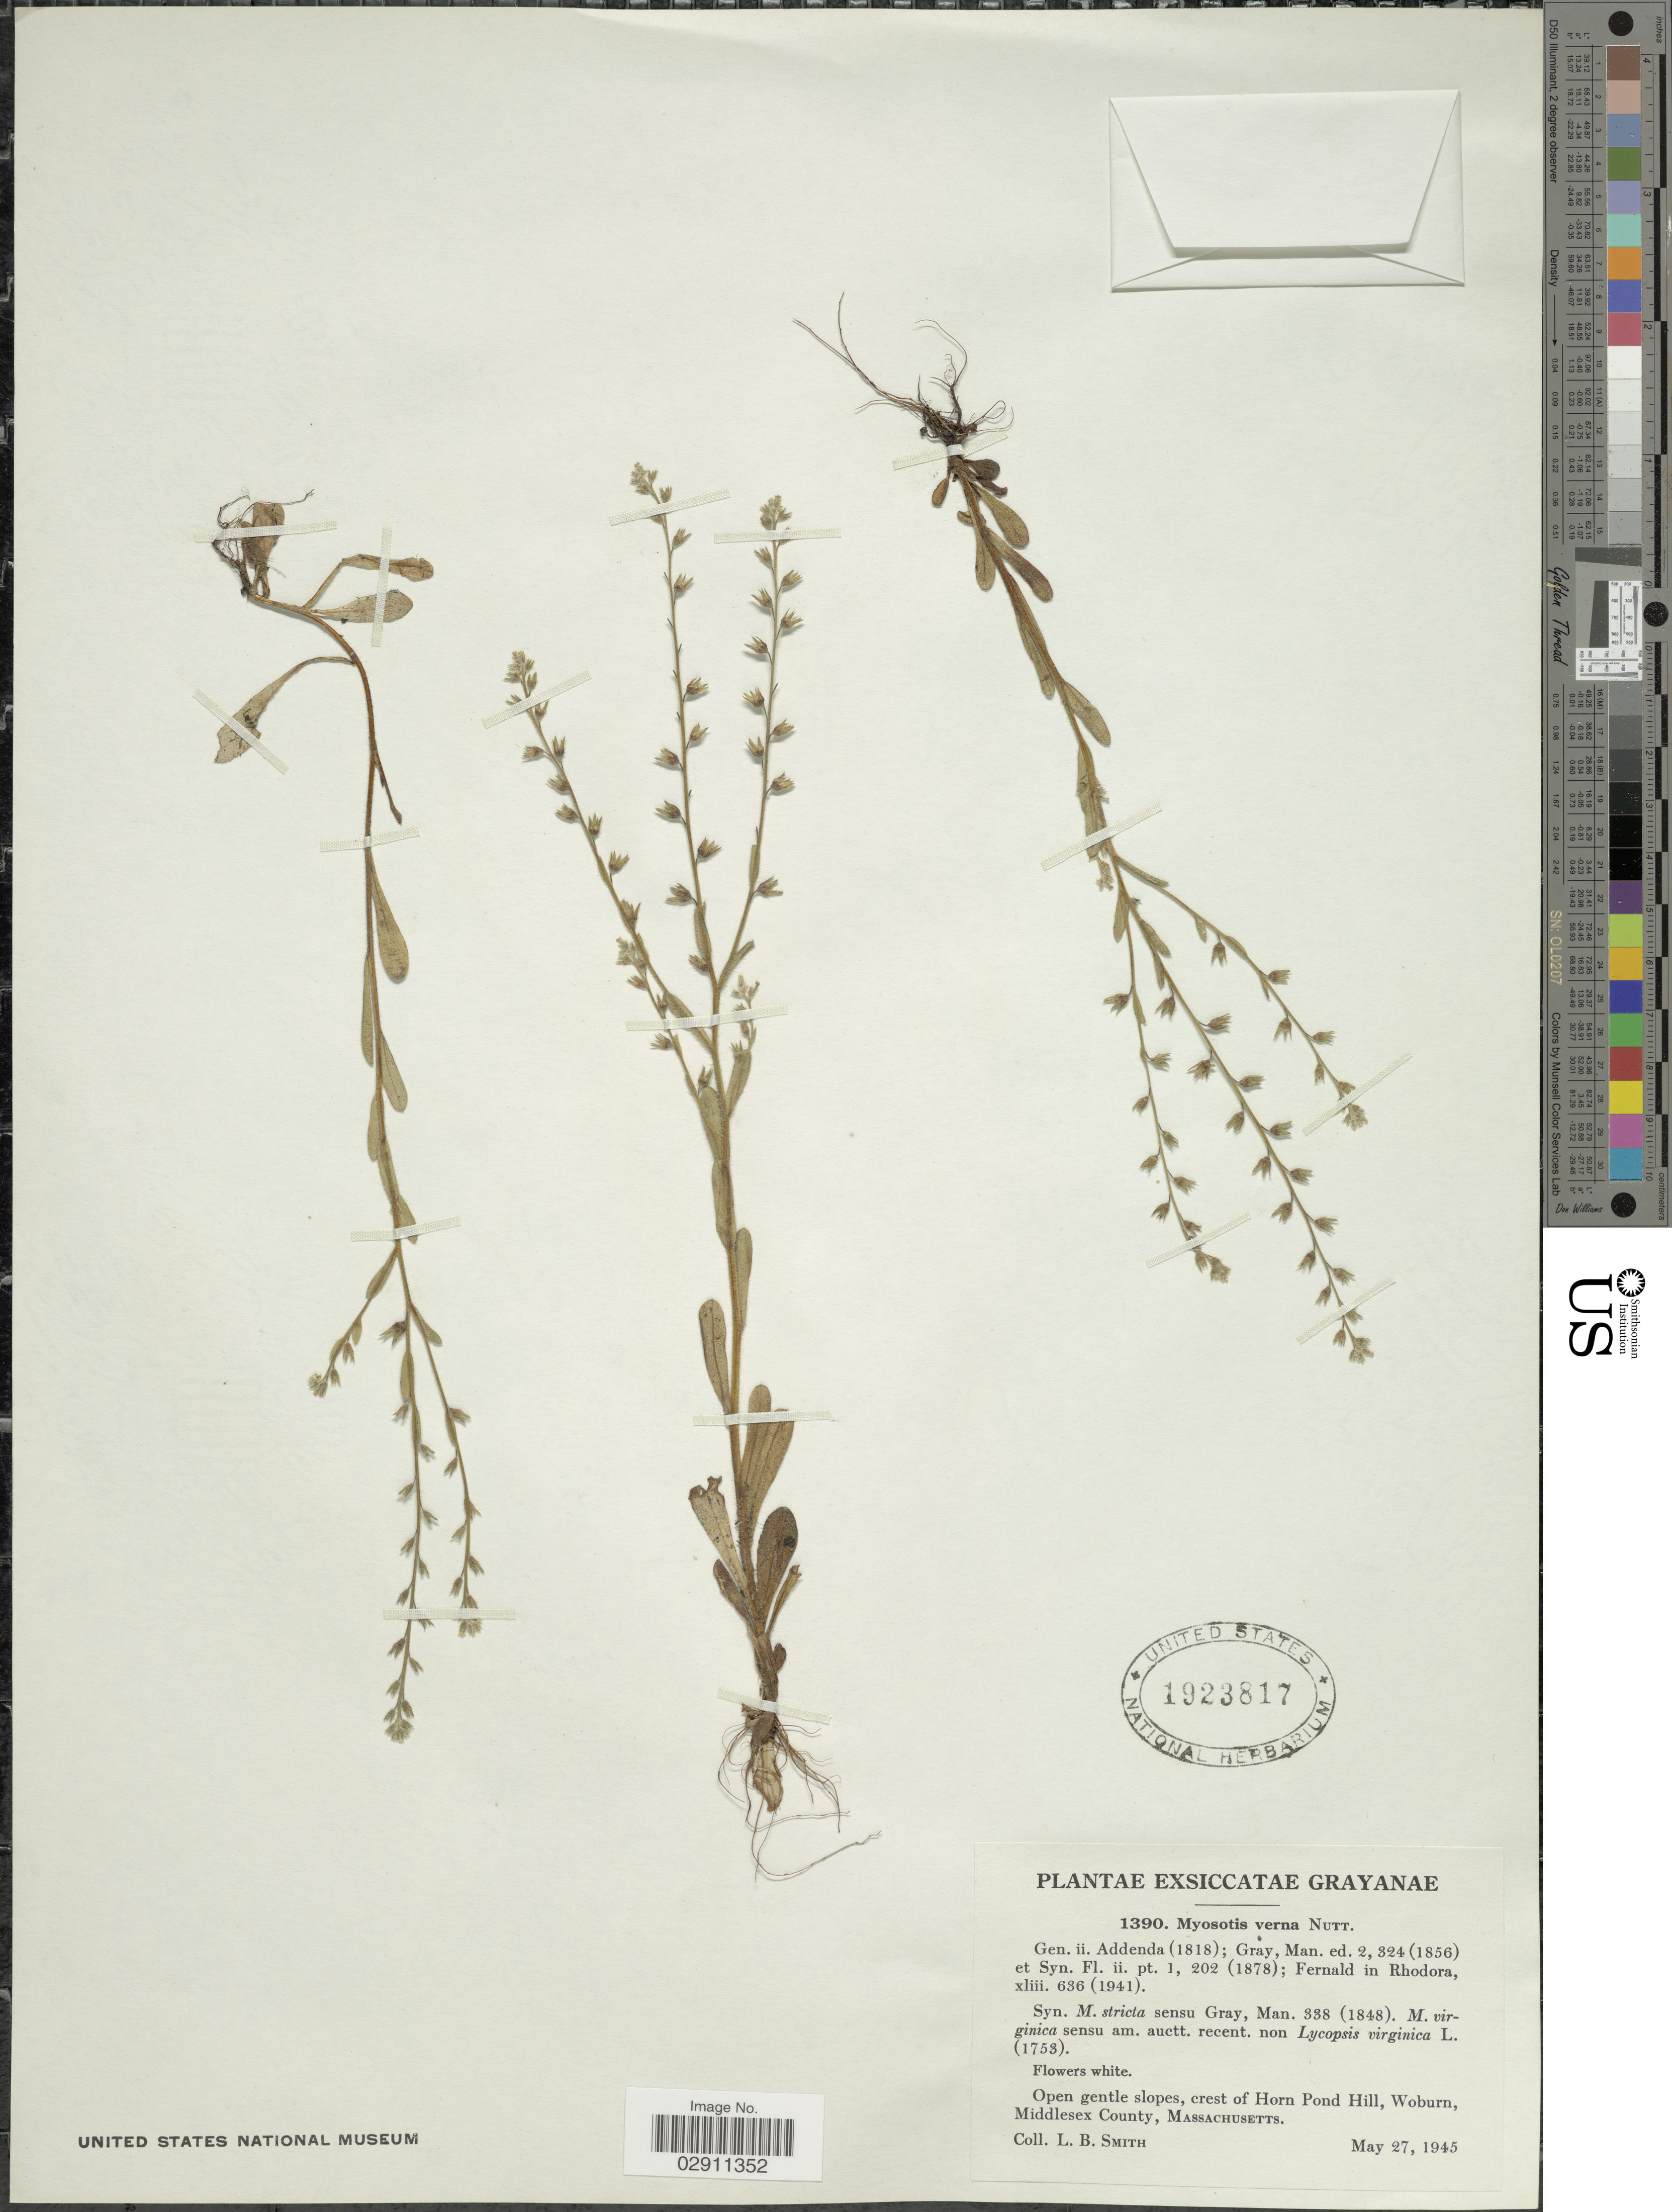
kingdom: Plantae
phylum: Tracheophyta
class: Magnoliopsida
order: Boraginales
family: Boraginaceae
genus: Myosotis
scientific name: Myosotis verna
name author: Nutt.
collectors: L. Smith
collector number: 1390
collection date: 1945-05-27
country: United States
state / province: Massachusetts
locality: Crest of Horn Pond Hill, Woburn, Middlesex County.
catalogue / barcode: US 1923817